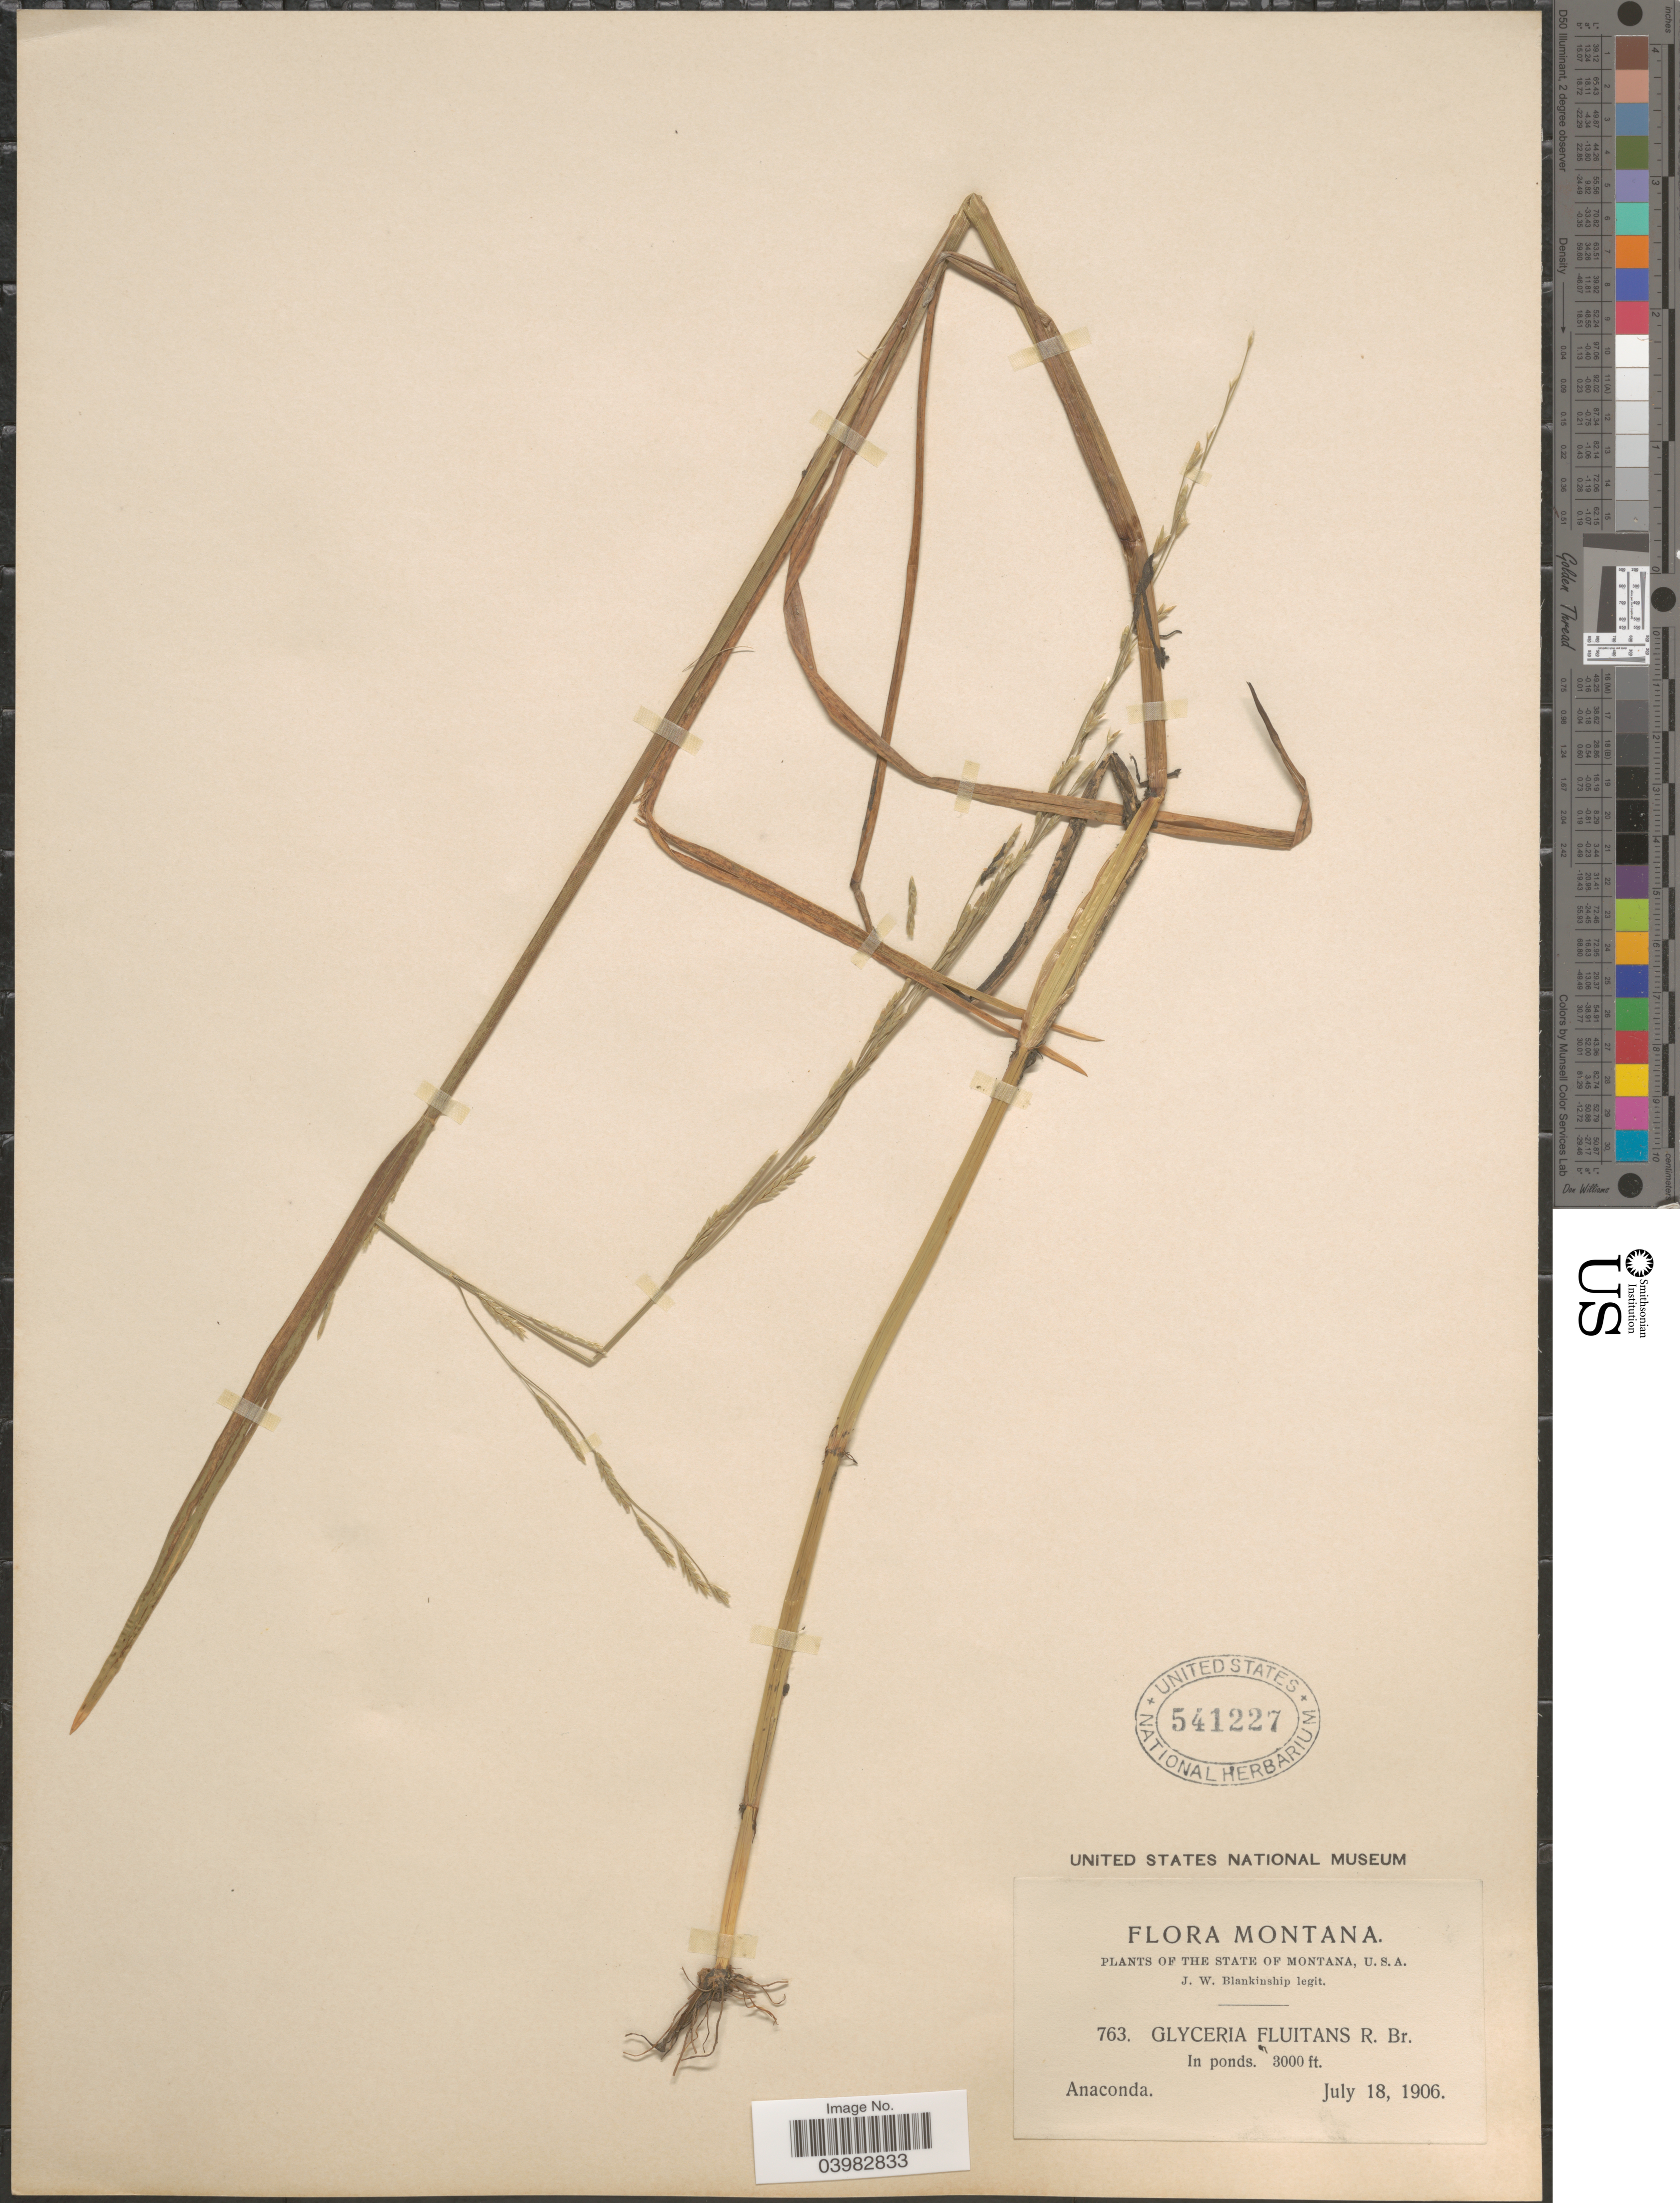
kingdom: Plantae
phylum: Tracheophyta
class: Liliopsida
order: Poales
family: Poaceae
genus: Glyceria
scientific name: Glyceria borealis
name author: (Nash) Batchelder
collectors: J. W. Blankinship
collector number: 763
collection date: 1906-07-18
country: United States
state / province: Montana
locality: Anaconda.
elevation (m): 914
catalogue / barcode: US 541227